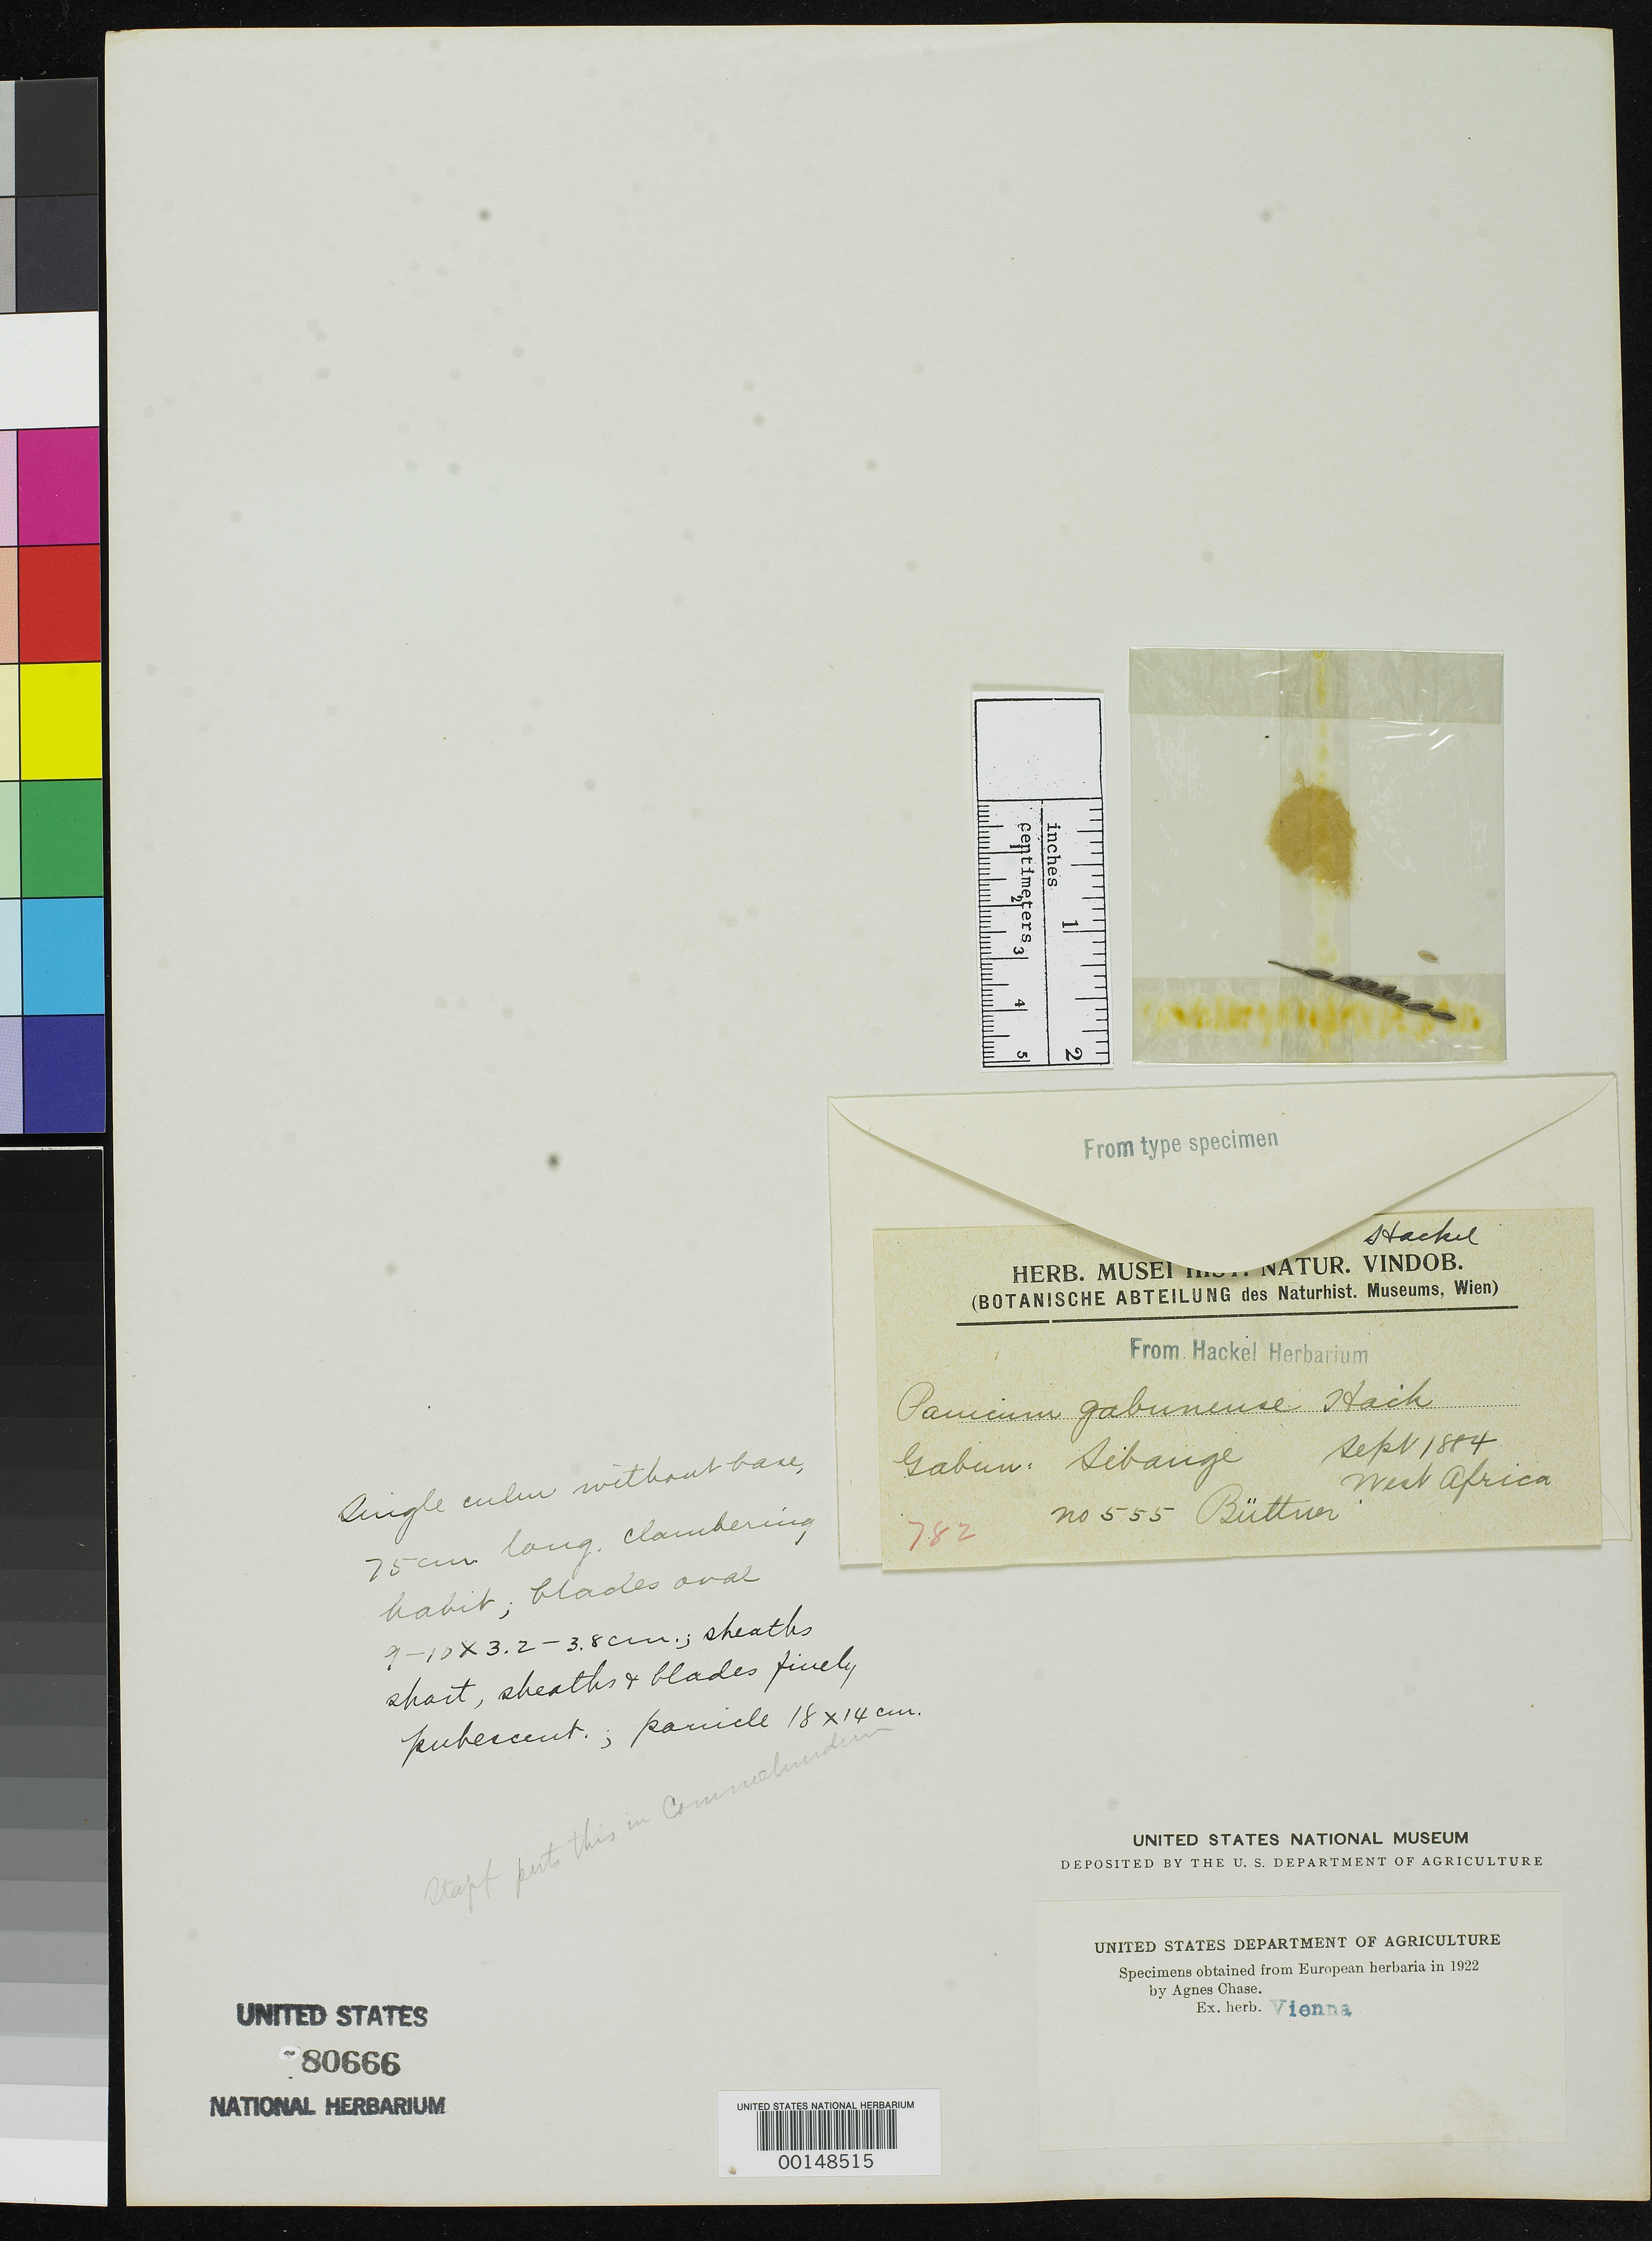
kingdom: Plantae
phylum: Tracheophyta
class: Liliopsida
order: Poales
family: Poaceae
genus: Panicum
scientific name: Panicum gabunense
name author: Hack. in Buettner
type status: Type Fragment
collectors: O. Buettner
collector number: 555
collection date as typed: Sep 1884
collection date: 1884-09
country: Gabon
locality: Sibange.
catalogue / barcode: US 80666